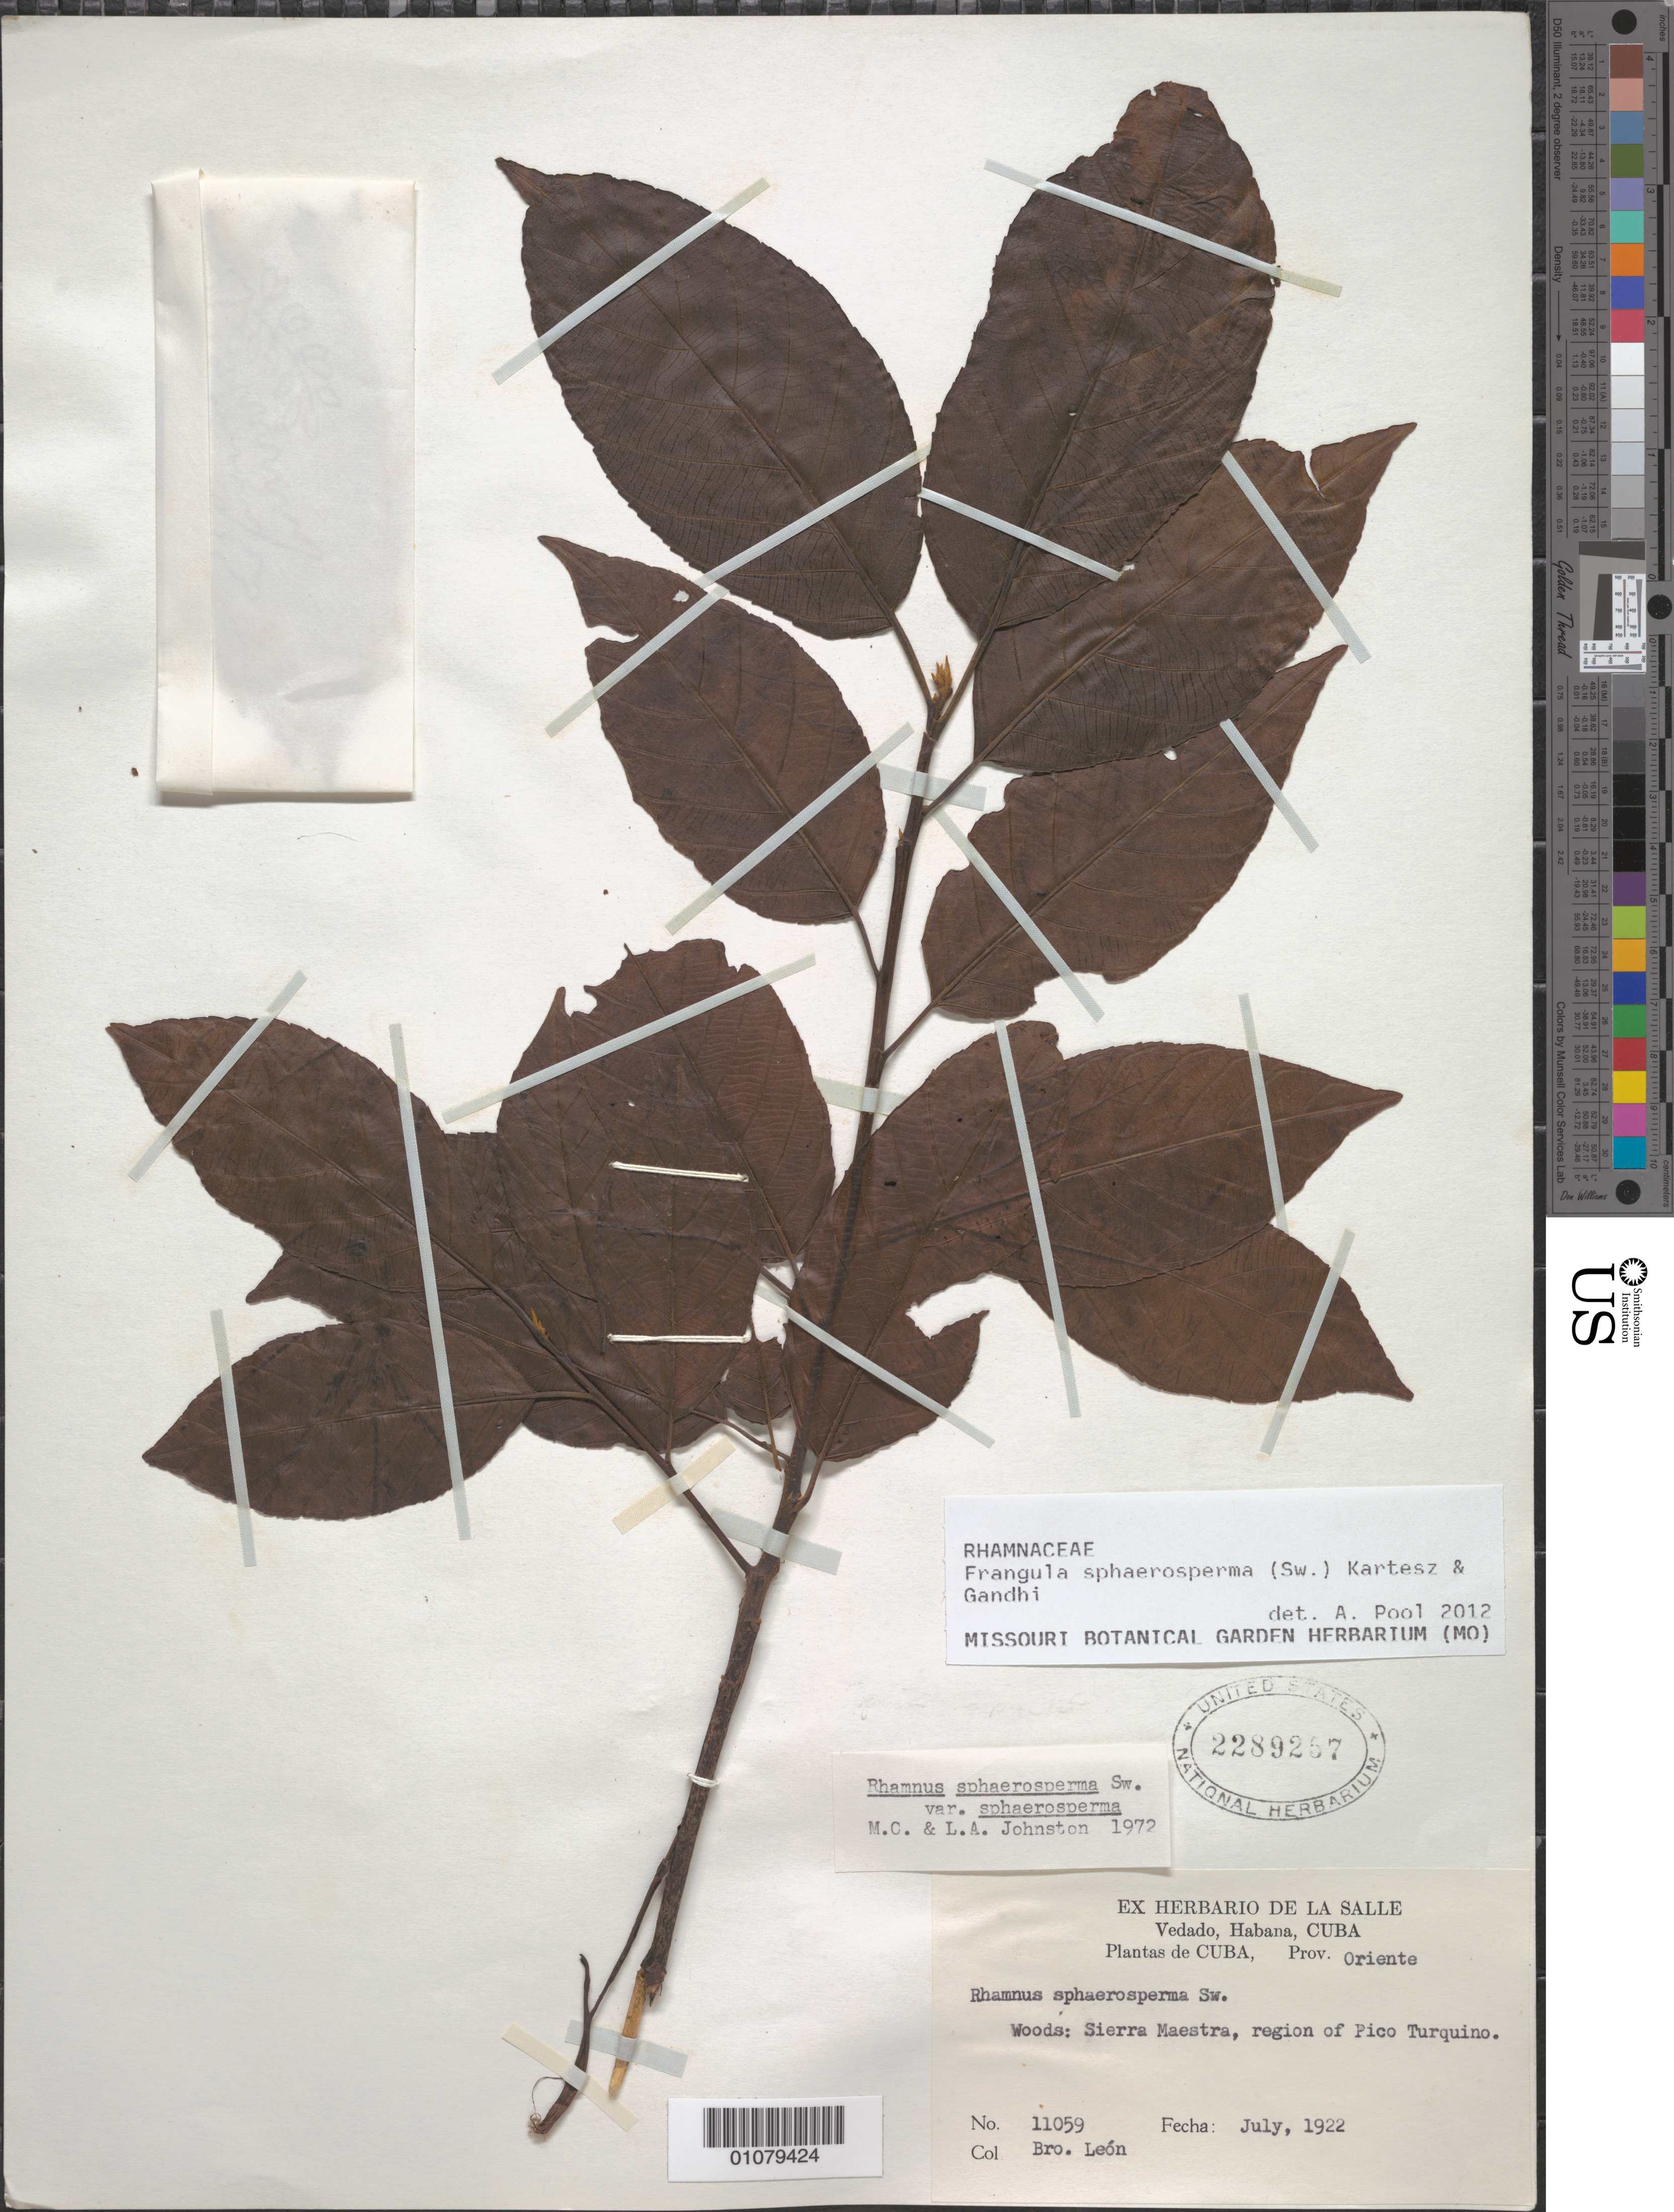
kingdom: Plantae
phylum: Tracheophyta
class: Magnoliopsida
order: Rosales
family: Rhamnaceae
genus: Frangula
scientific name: Frangula sphaerosperma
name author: (Sw.) Kartesz & Gandhi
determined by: Pool, A., (MO), Missouri Botanical Garden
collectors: Bro. León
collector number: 11059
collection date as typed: Jul 1922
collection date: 1922-07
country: Cuba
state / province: Santiago de Cuba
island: Cuba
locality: Woods: Sierra Maestra, region of Pico Turquino Prov Oriente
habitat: Woods.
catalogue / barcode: US 2289257